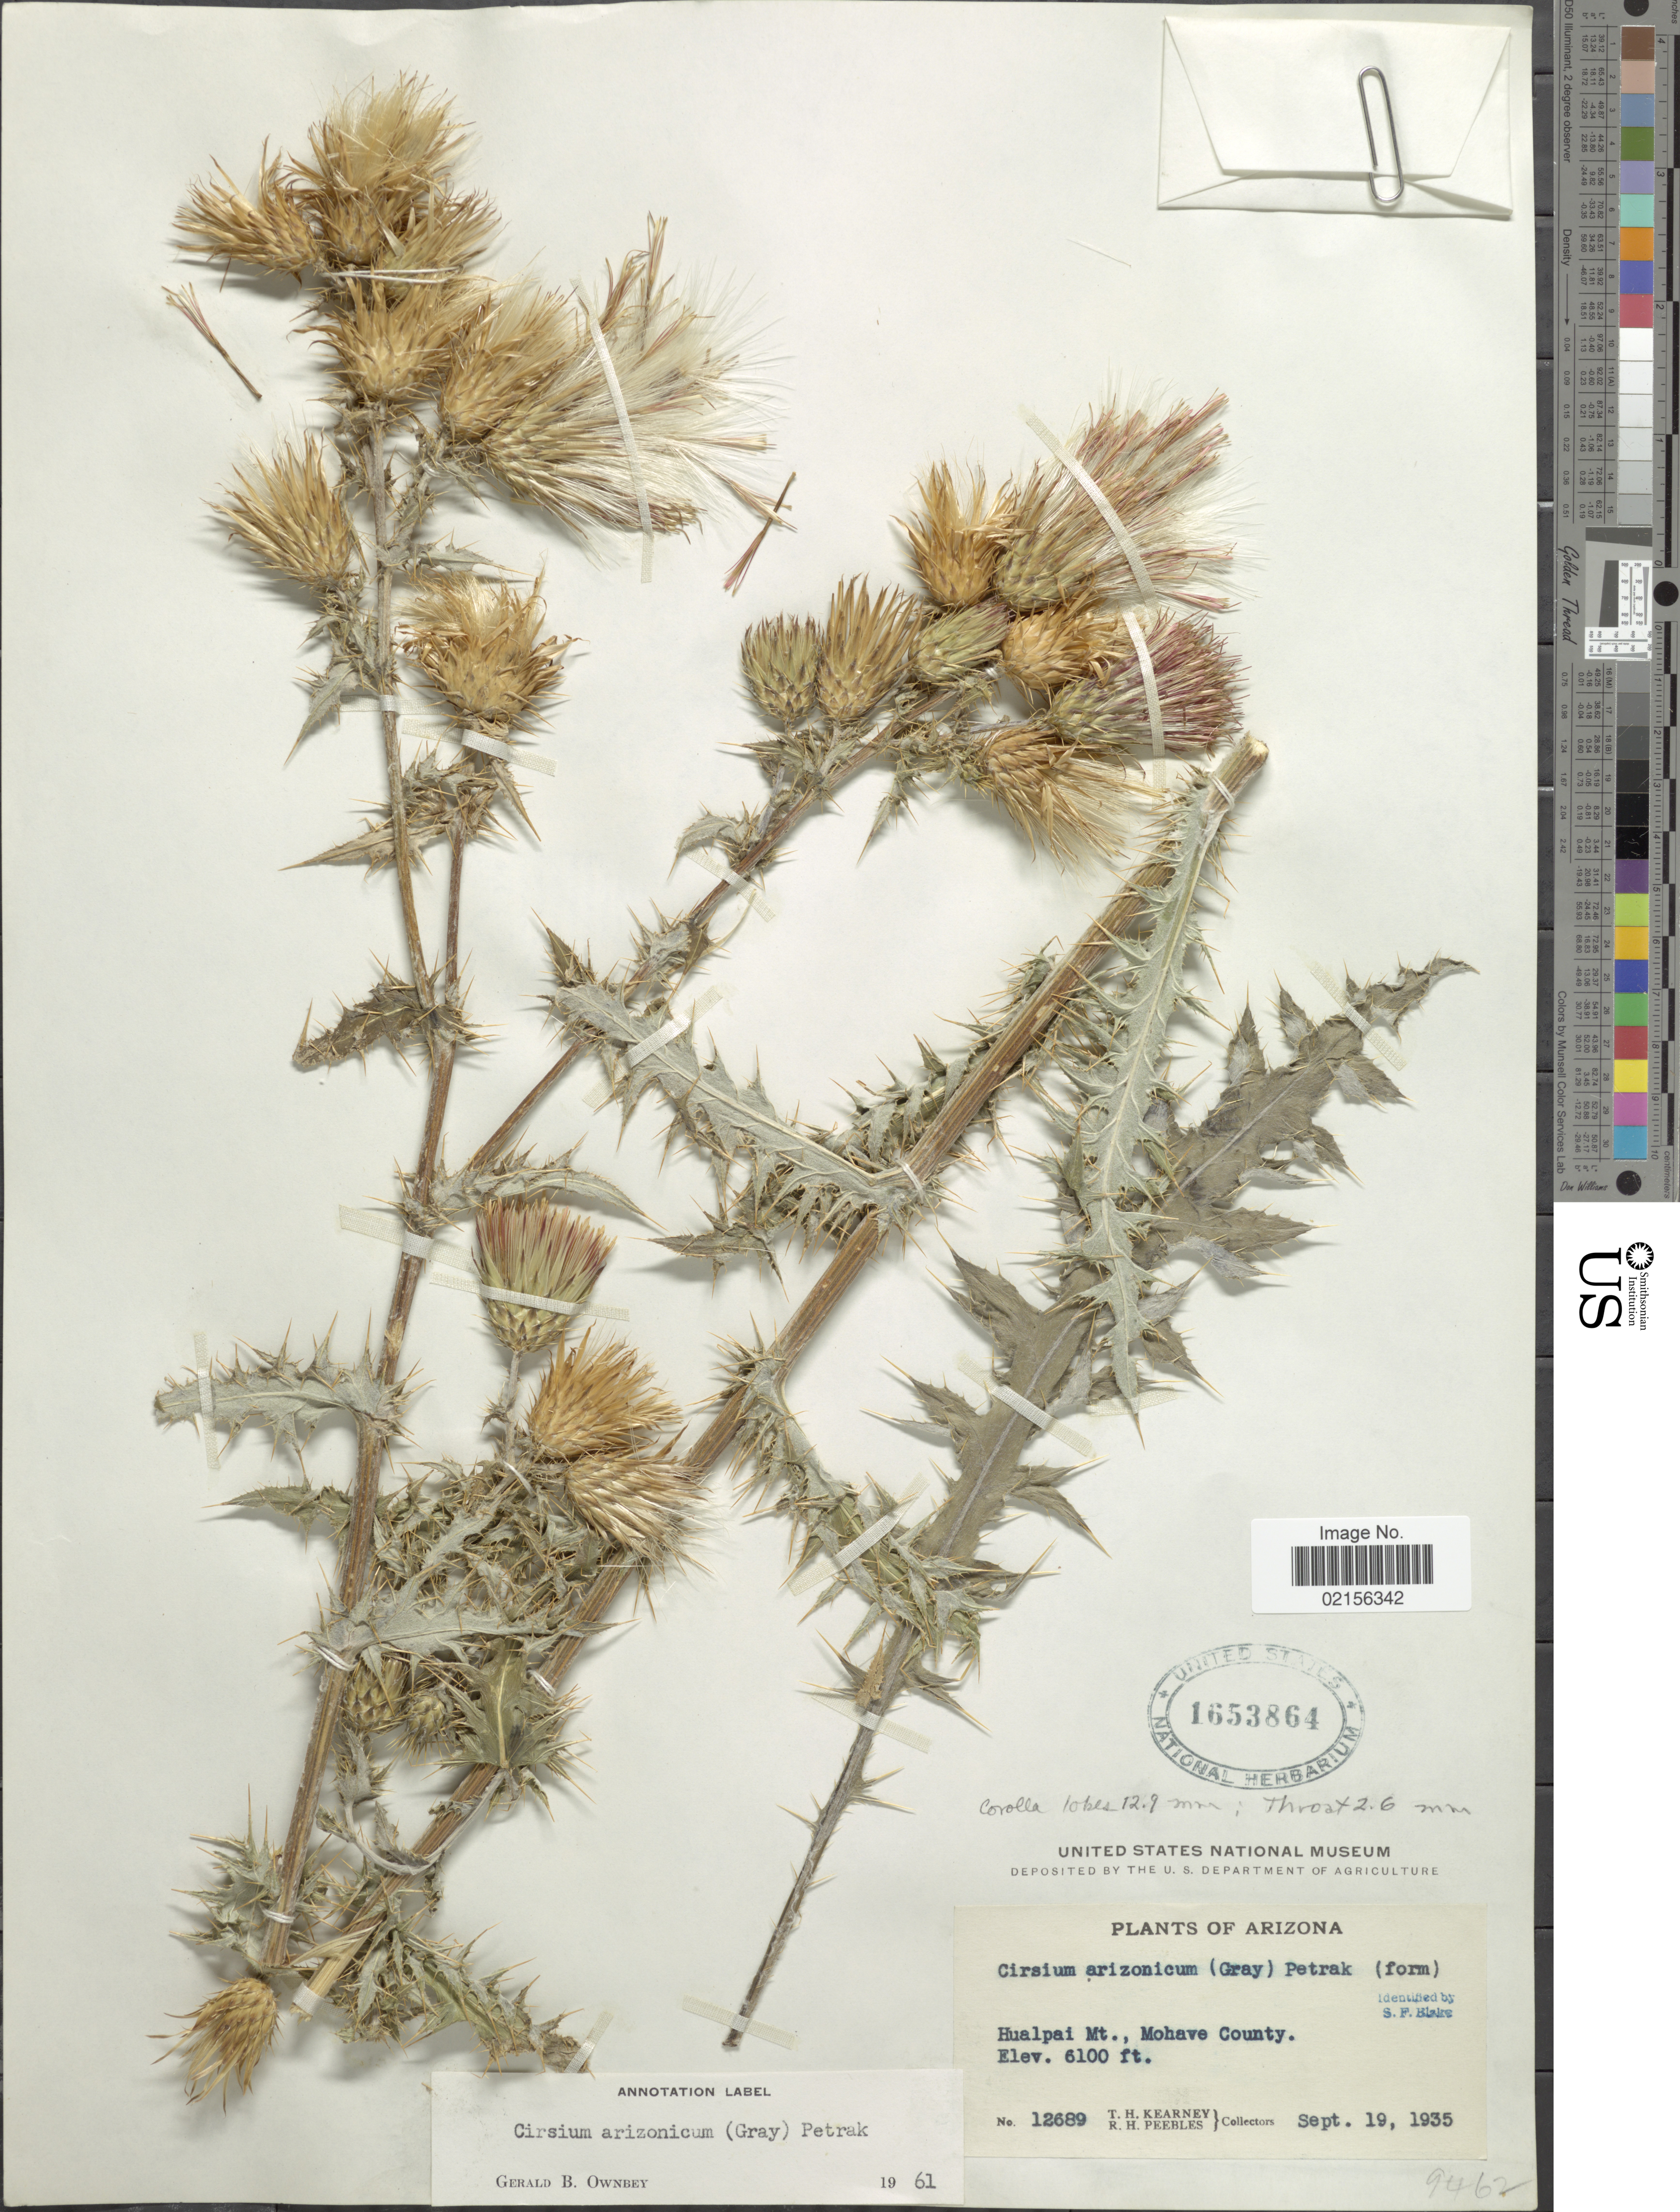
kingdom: Plantae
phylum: Tracheophyta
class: Magnoliopsida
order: Asterales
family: Asteraceae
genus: Cirsium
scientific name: Cirsium arizonicum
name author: (A. Gray) Petr.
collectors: T. H. Kearney & R. H. Peebles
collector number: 12689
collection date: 1935-09-19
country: United States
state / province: Arizona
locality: Hualpai Mt., Mohave County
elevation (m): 1859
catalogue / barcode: US 1653864